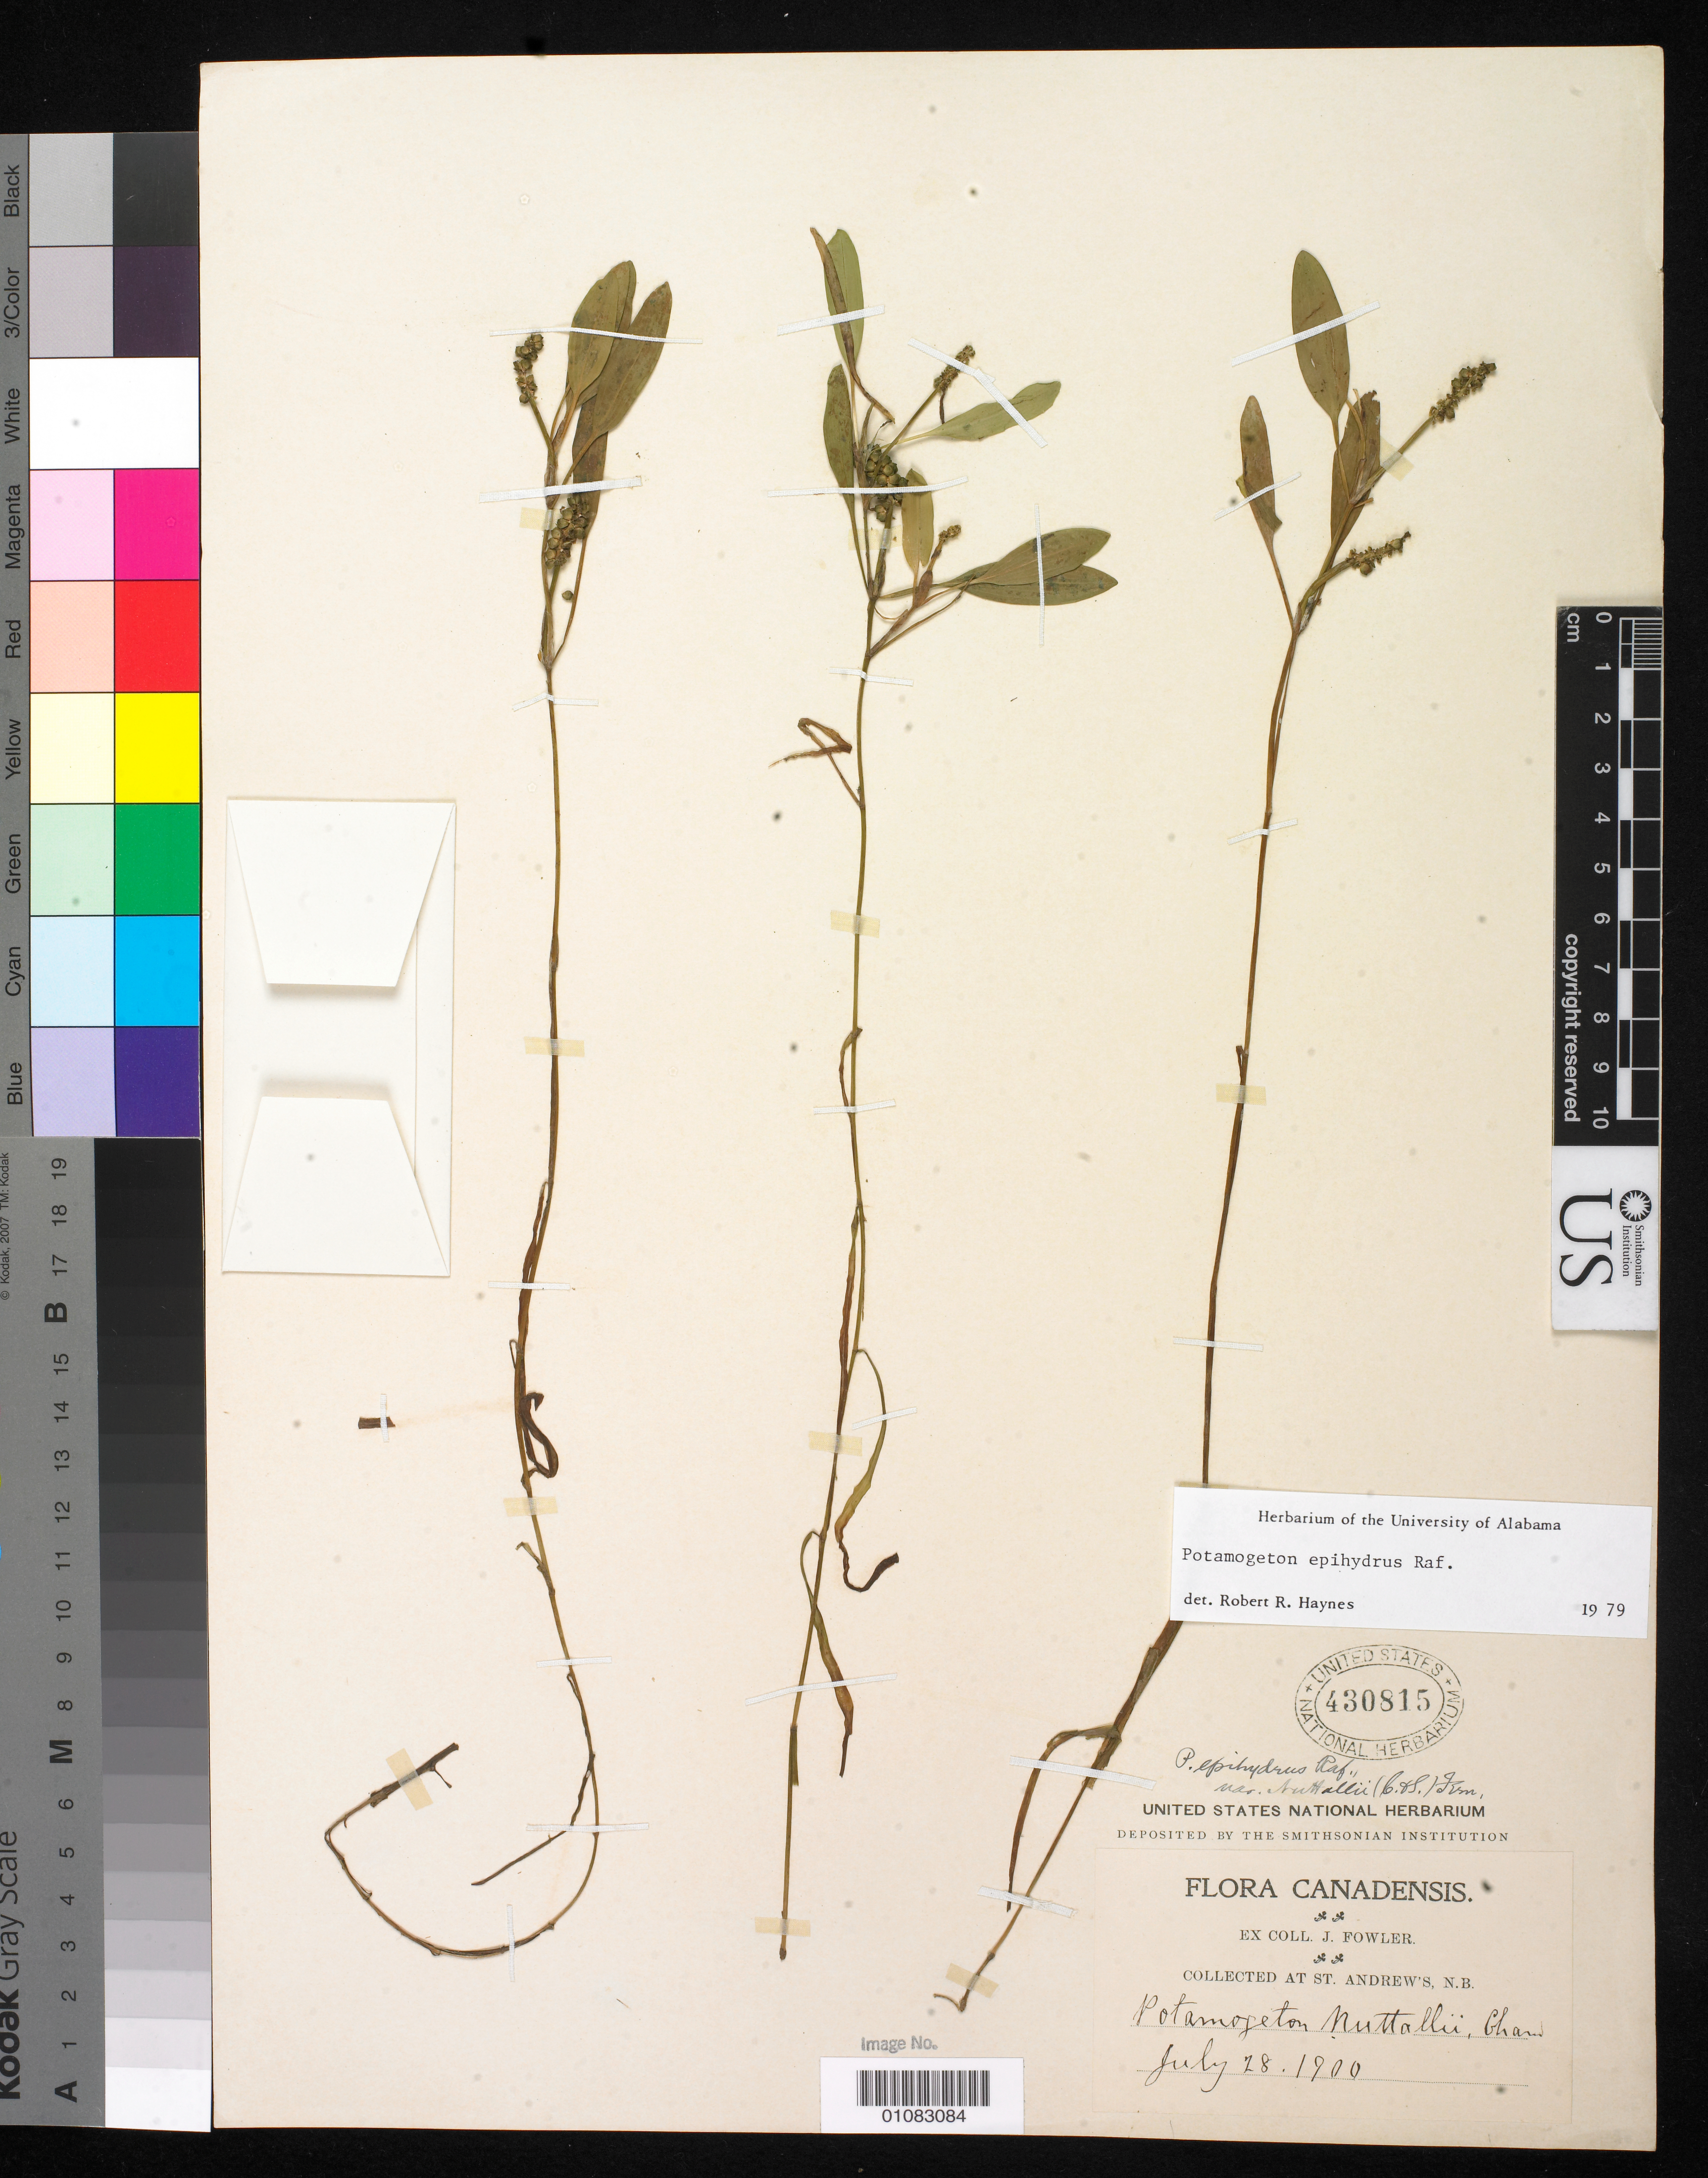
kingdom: Plantae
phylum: Tracheophyta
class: Liliopsida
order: Alismatales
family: Potamogetonaceae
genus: Potamogeton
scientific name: Potamogeton epihydrus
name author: Raf.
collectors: J. P. Fowler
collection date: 1900-07-28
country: Canada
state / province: New Brunswick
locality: St. Andrews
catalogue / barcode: US 430815